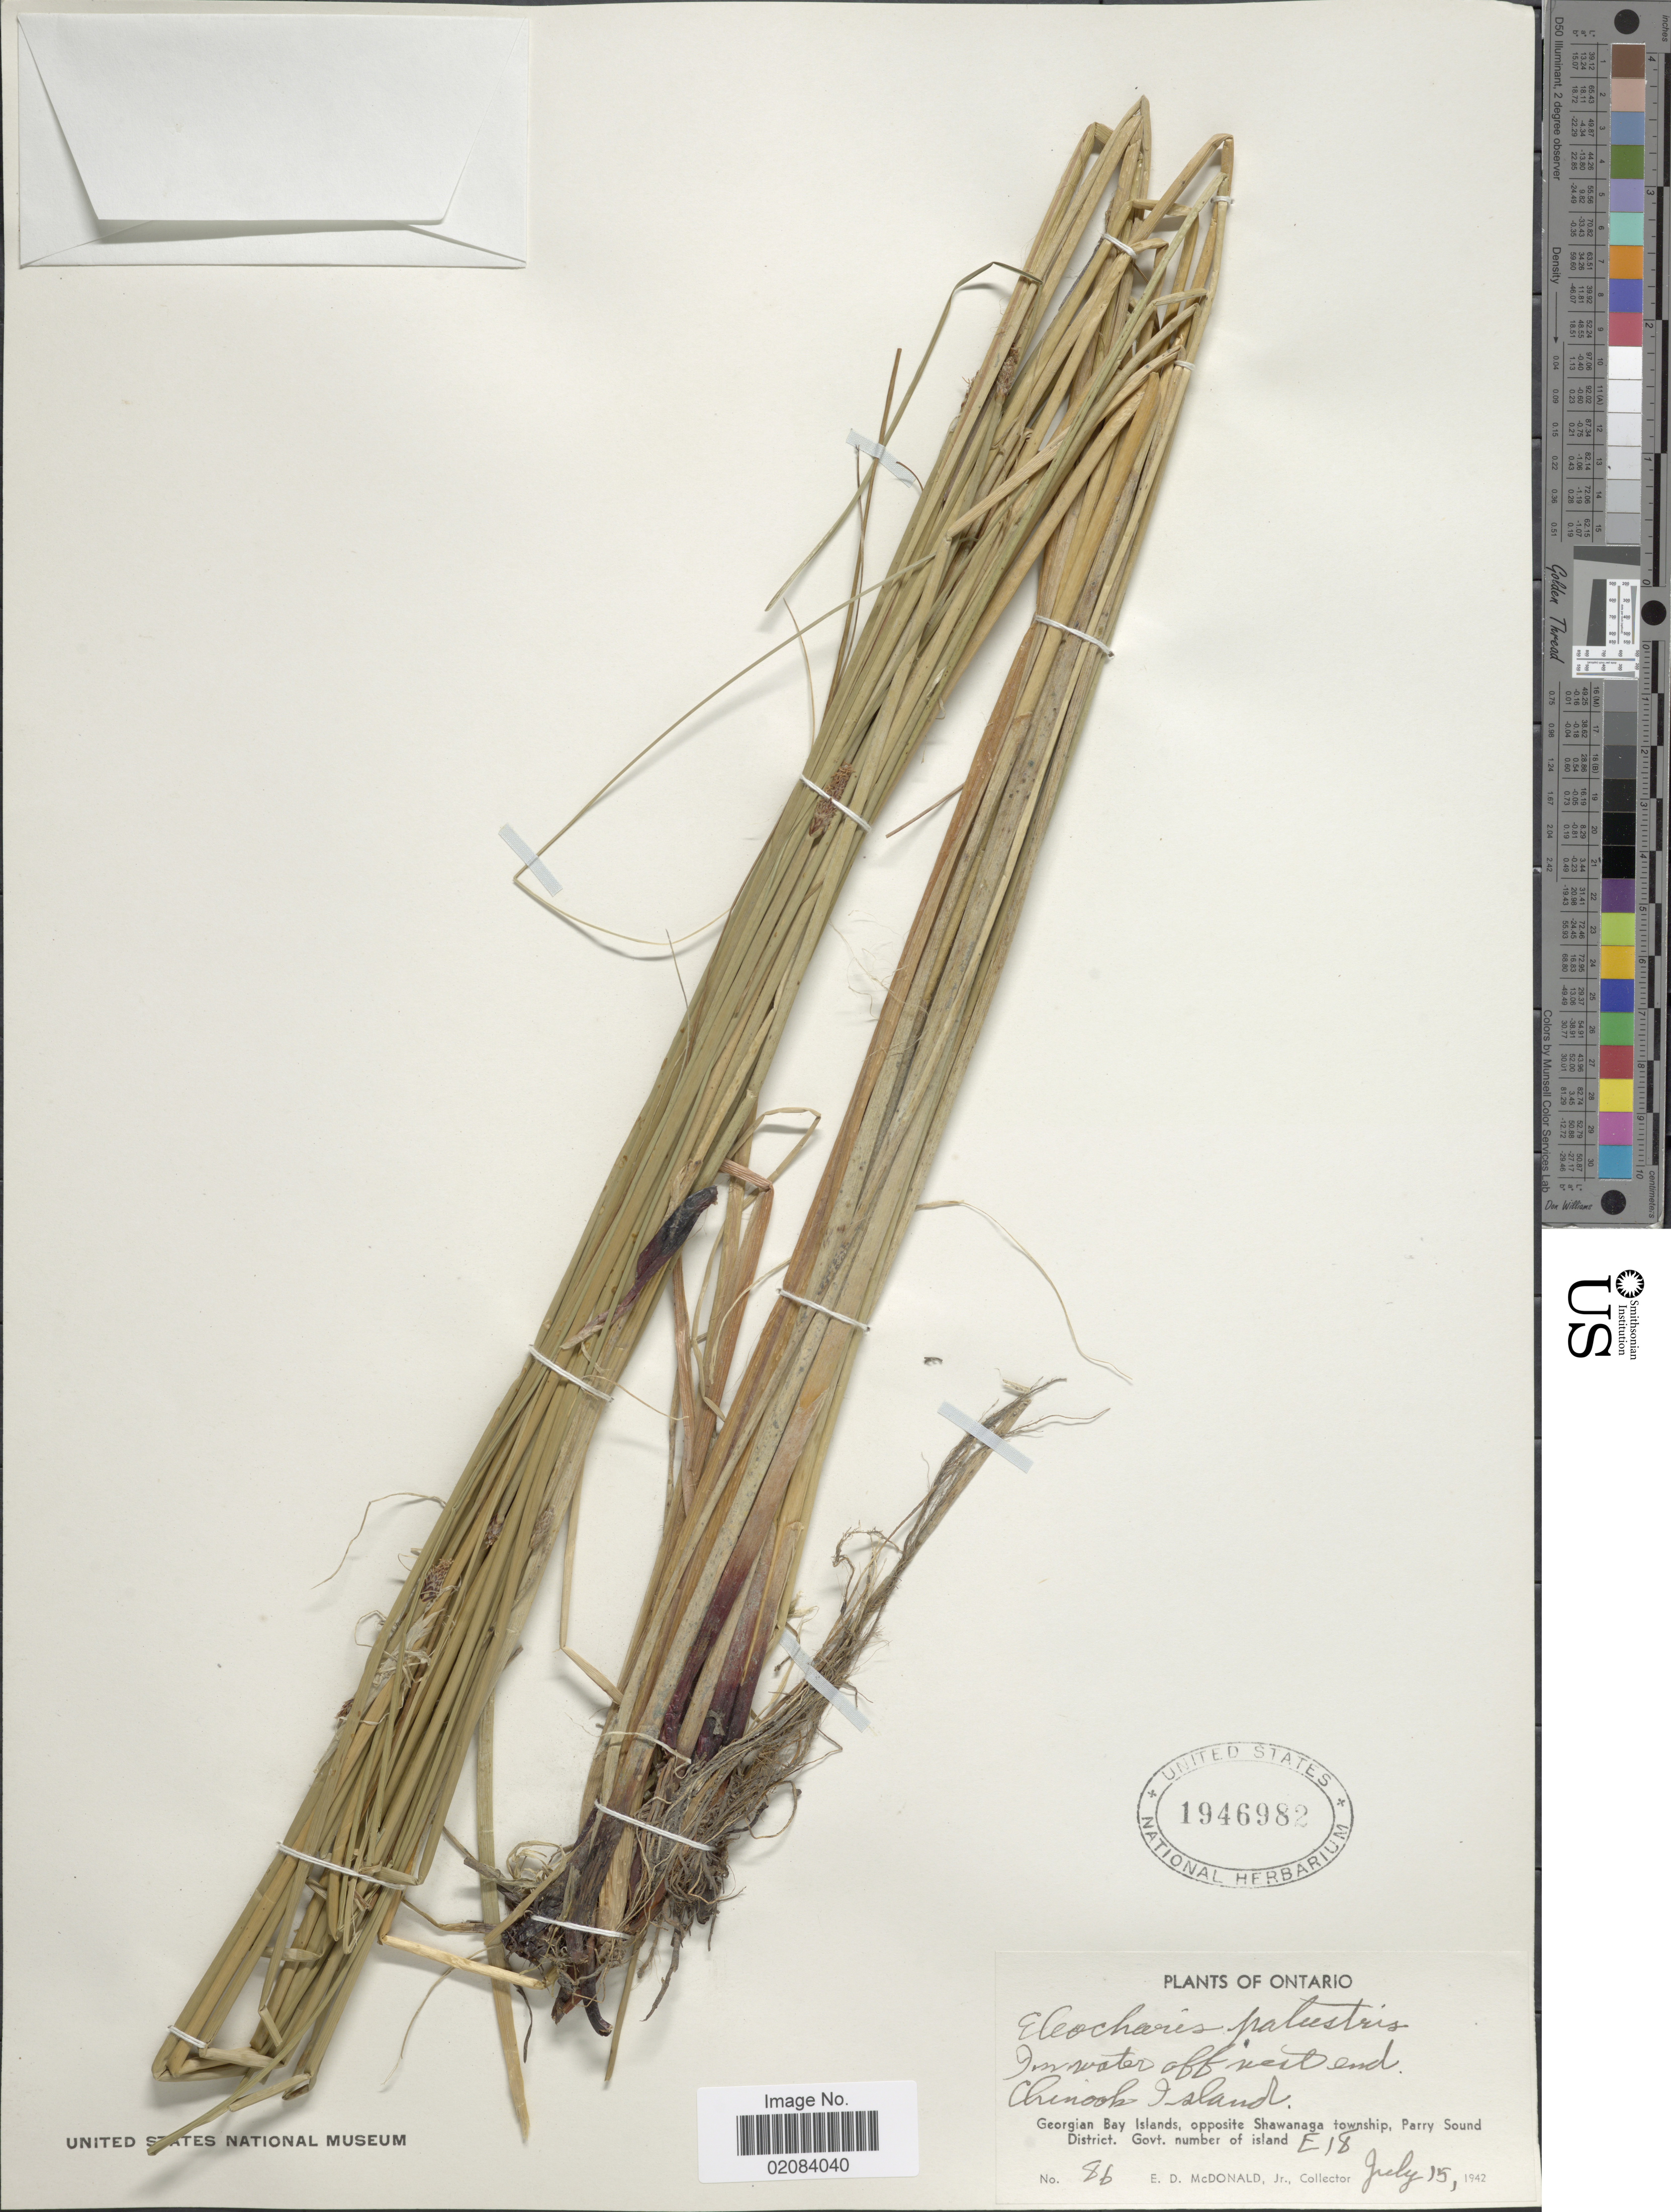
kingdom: Plantae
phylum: Tracheophyta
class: Liliopsida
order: Poales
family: Cyperaceae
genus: Eleocharis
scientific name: Eleocharis palustris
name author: (L.) Roem. & Schult.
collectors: E. D. McDonald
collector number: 86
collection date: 1942-07-15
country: Canada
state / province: Ontario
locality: Ontario. Gerogian Bay Islands, oppostite Shawanaga township, Parry Sound district, Govt. number of Island. E18. In water off west end. Chinoh Island.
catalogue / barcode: US 1946982